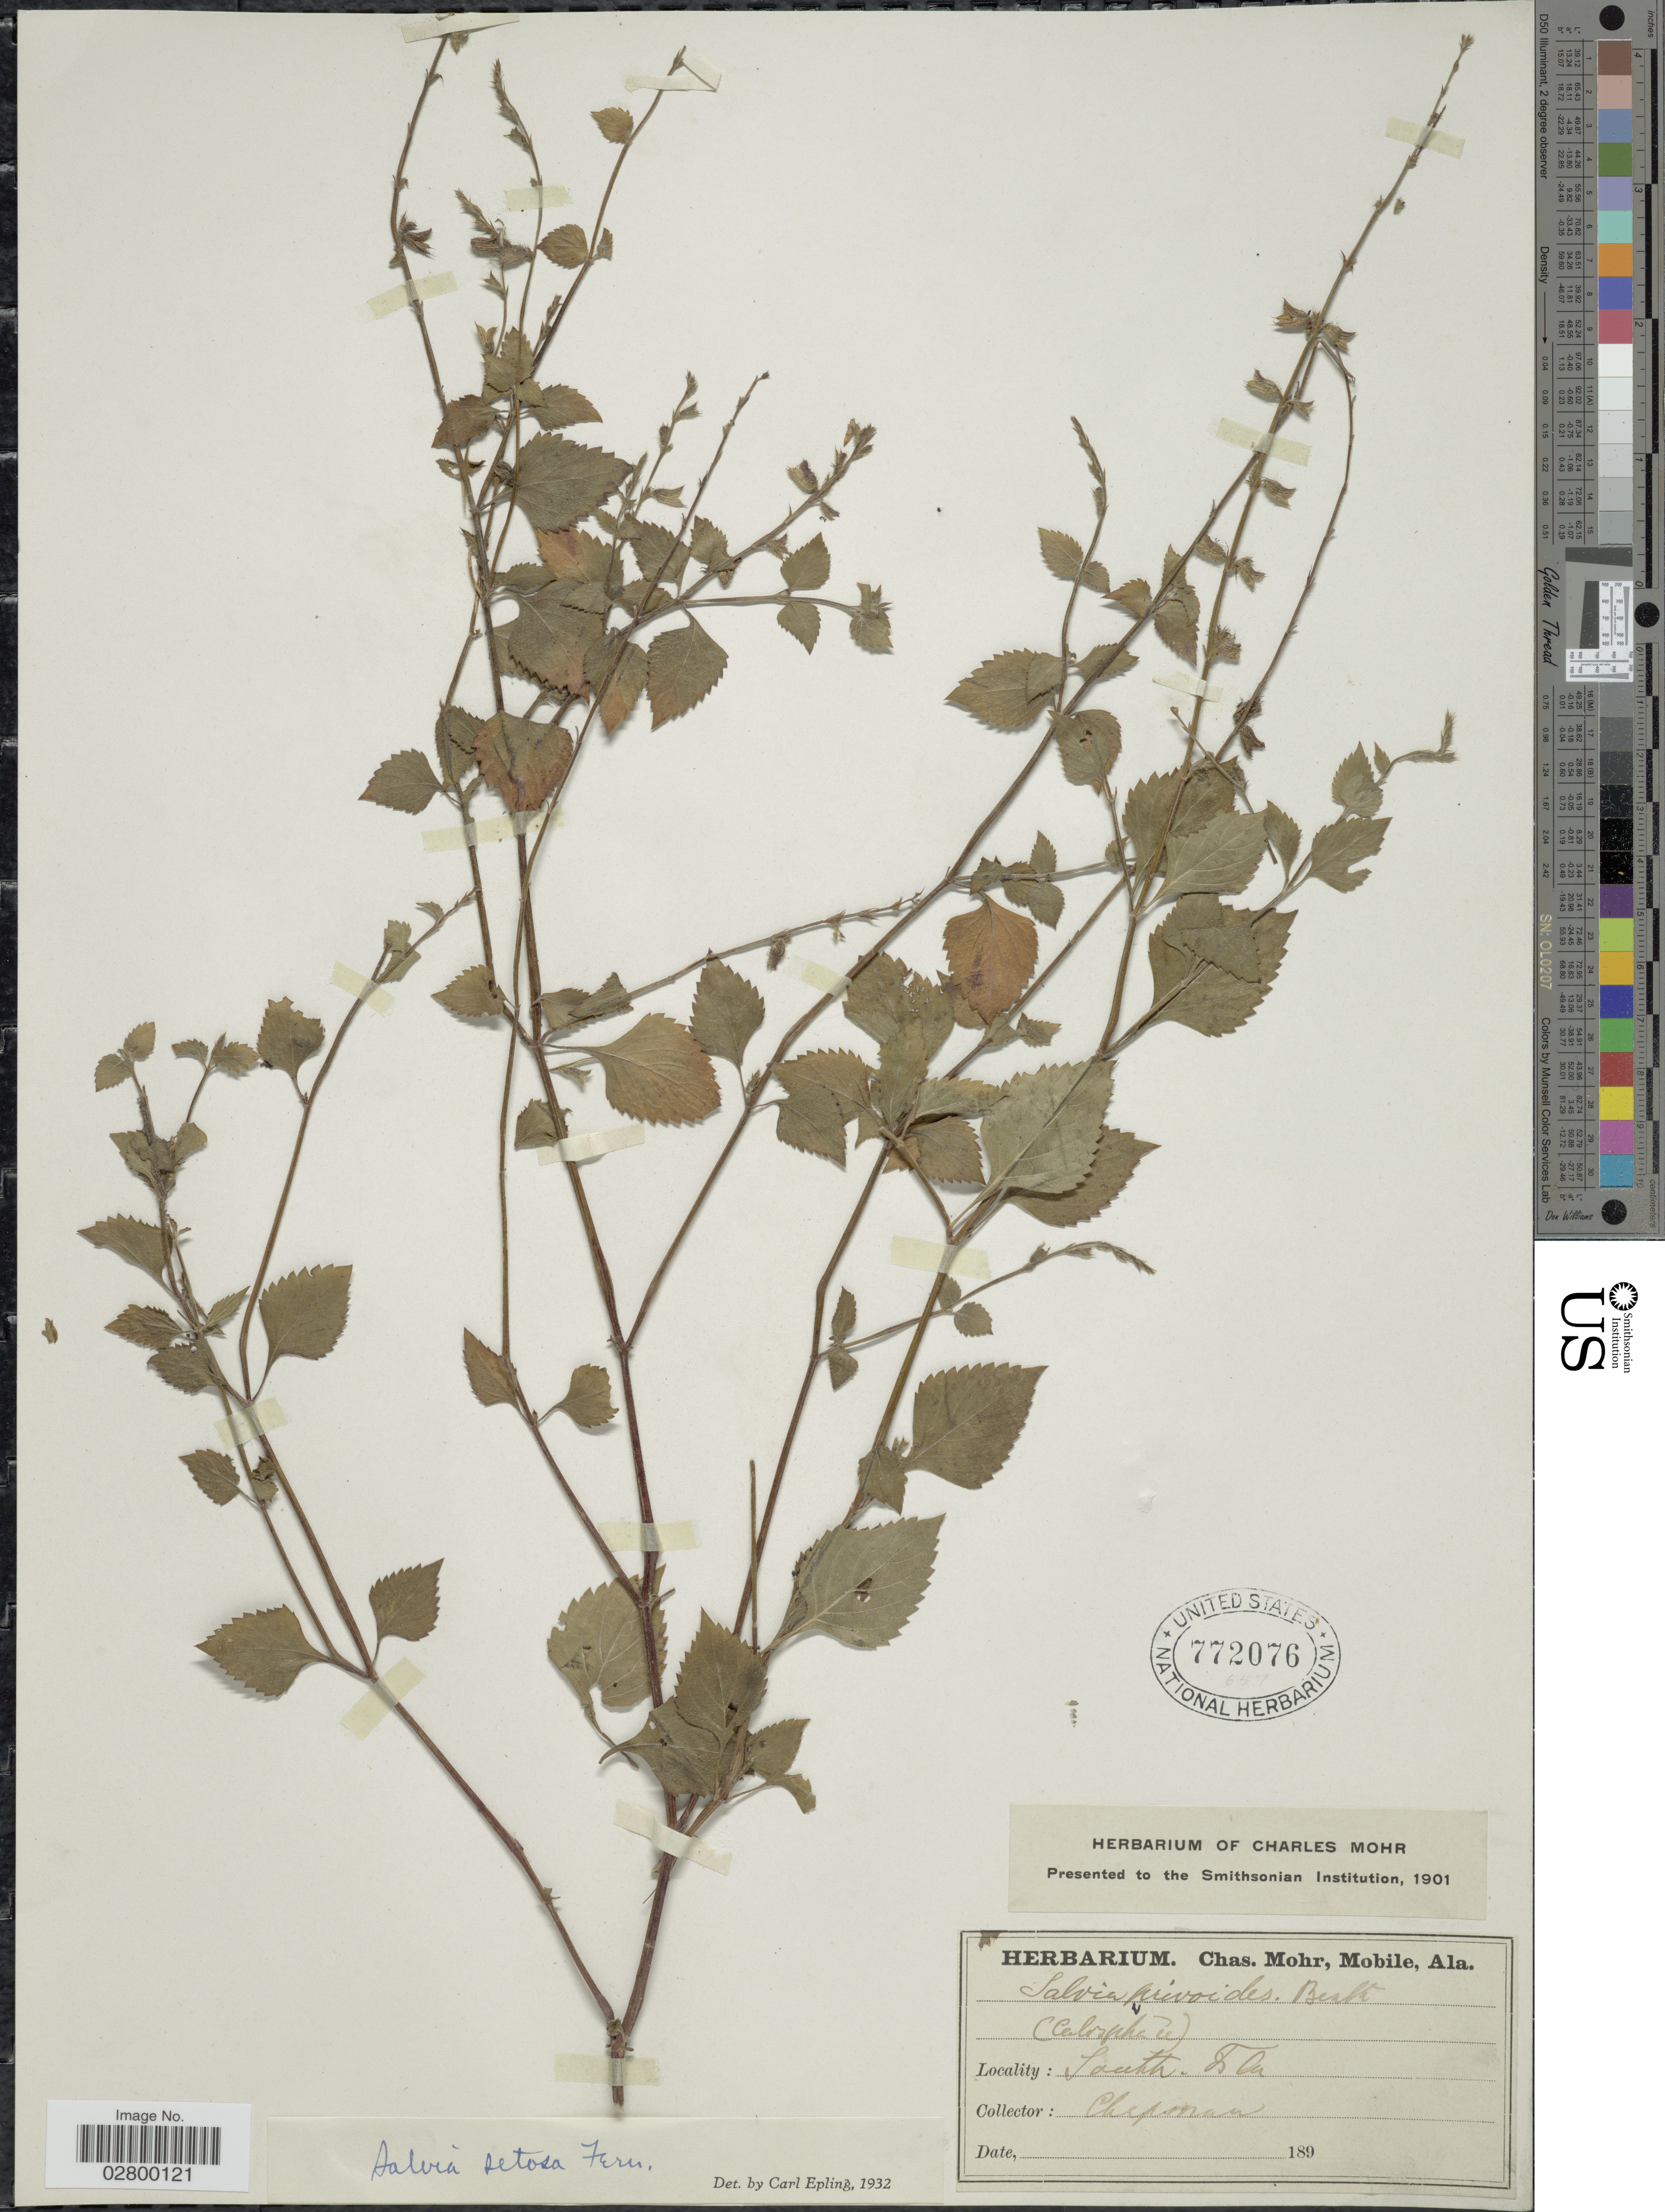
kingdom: Plantae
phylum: Tracheophyta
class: Magnoliopsida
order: Lamiales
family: Lamiaceae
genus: Salvia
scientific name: Salvia setosa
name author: Fernald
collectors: A. Chapman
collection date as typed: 189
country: United States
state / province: Florida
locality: South Fla.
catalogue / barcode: US 772076